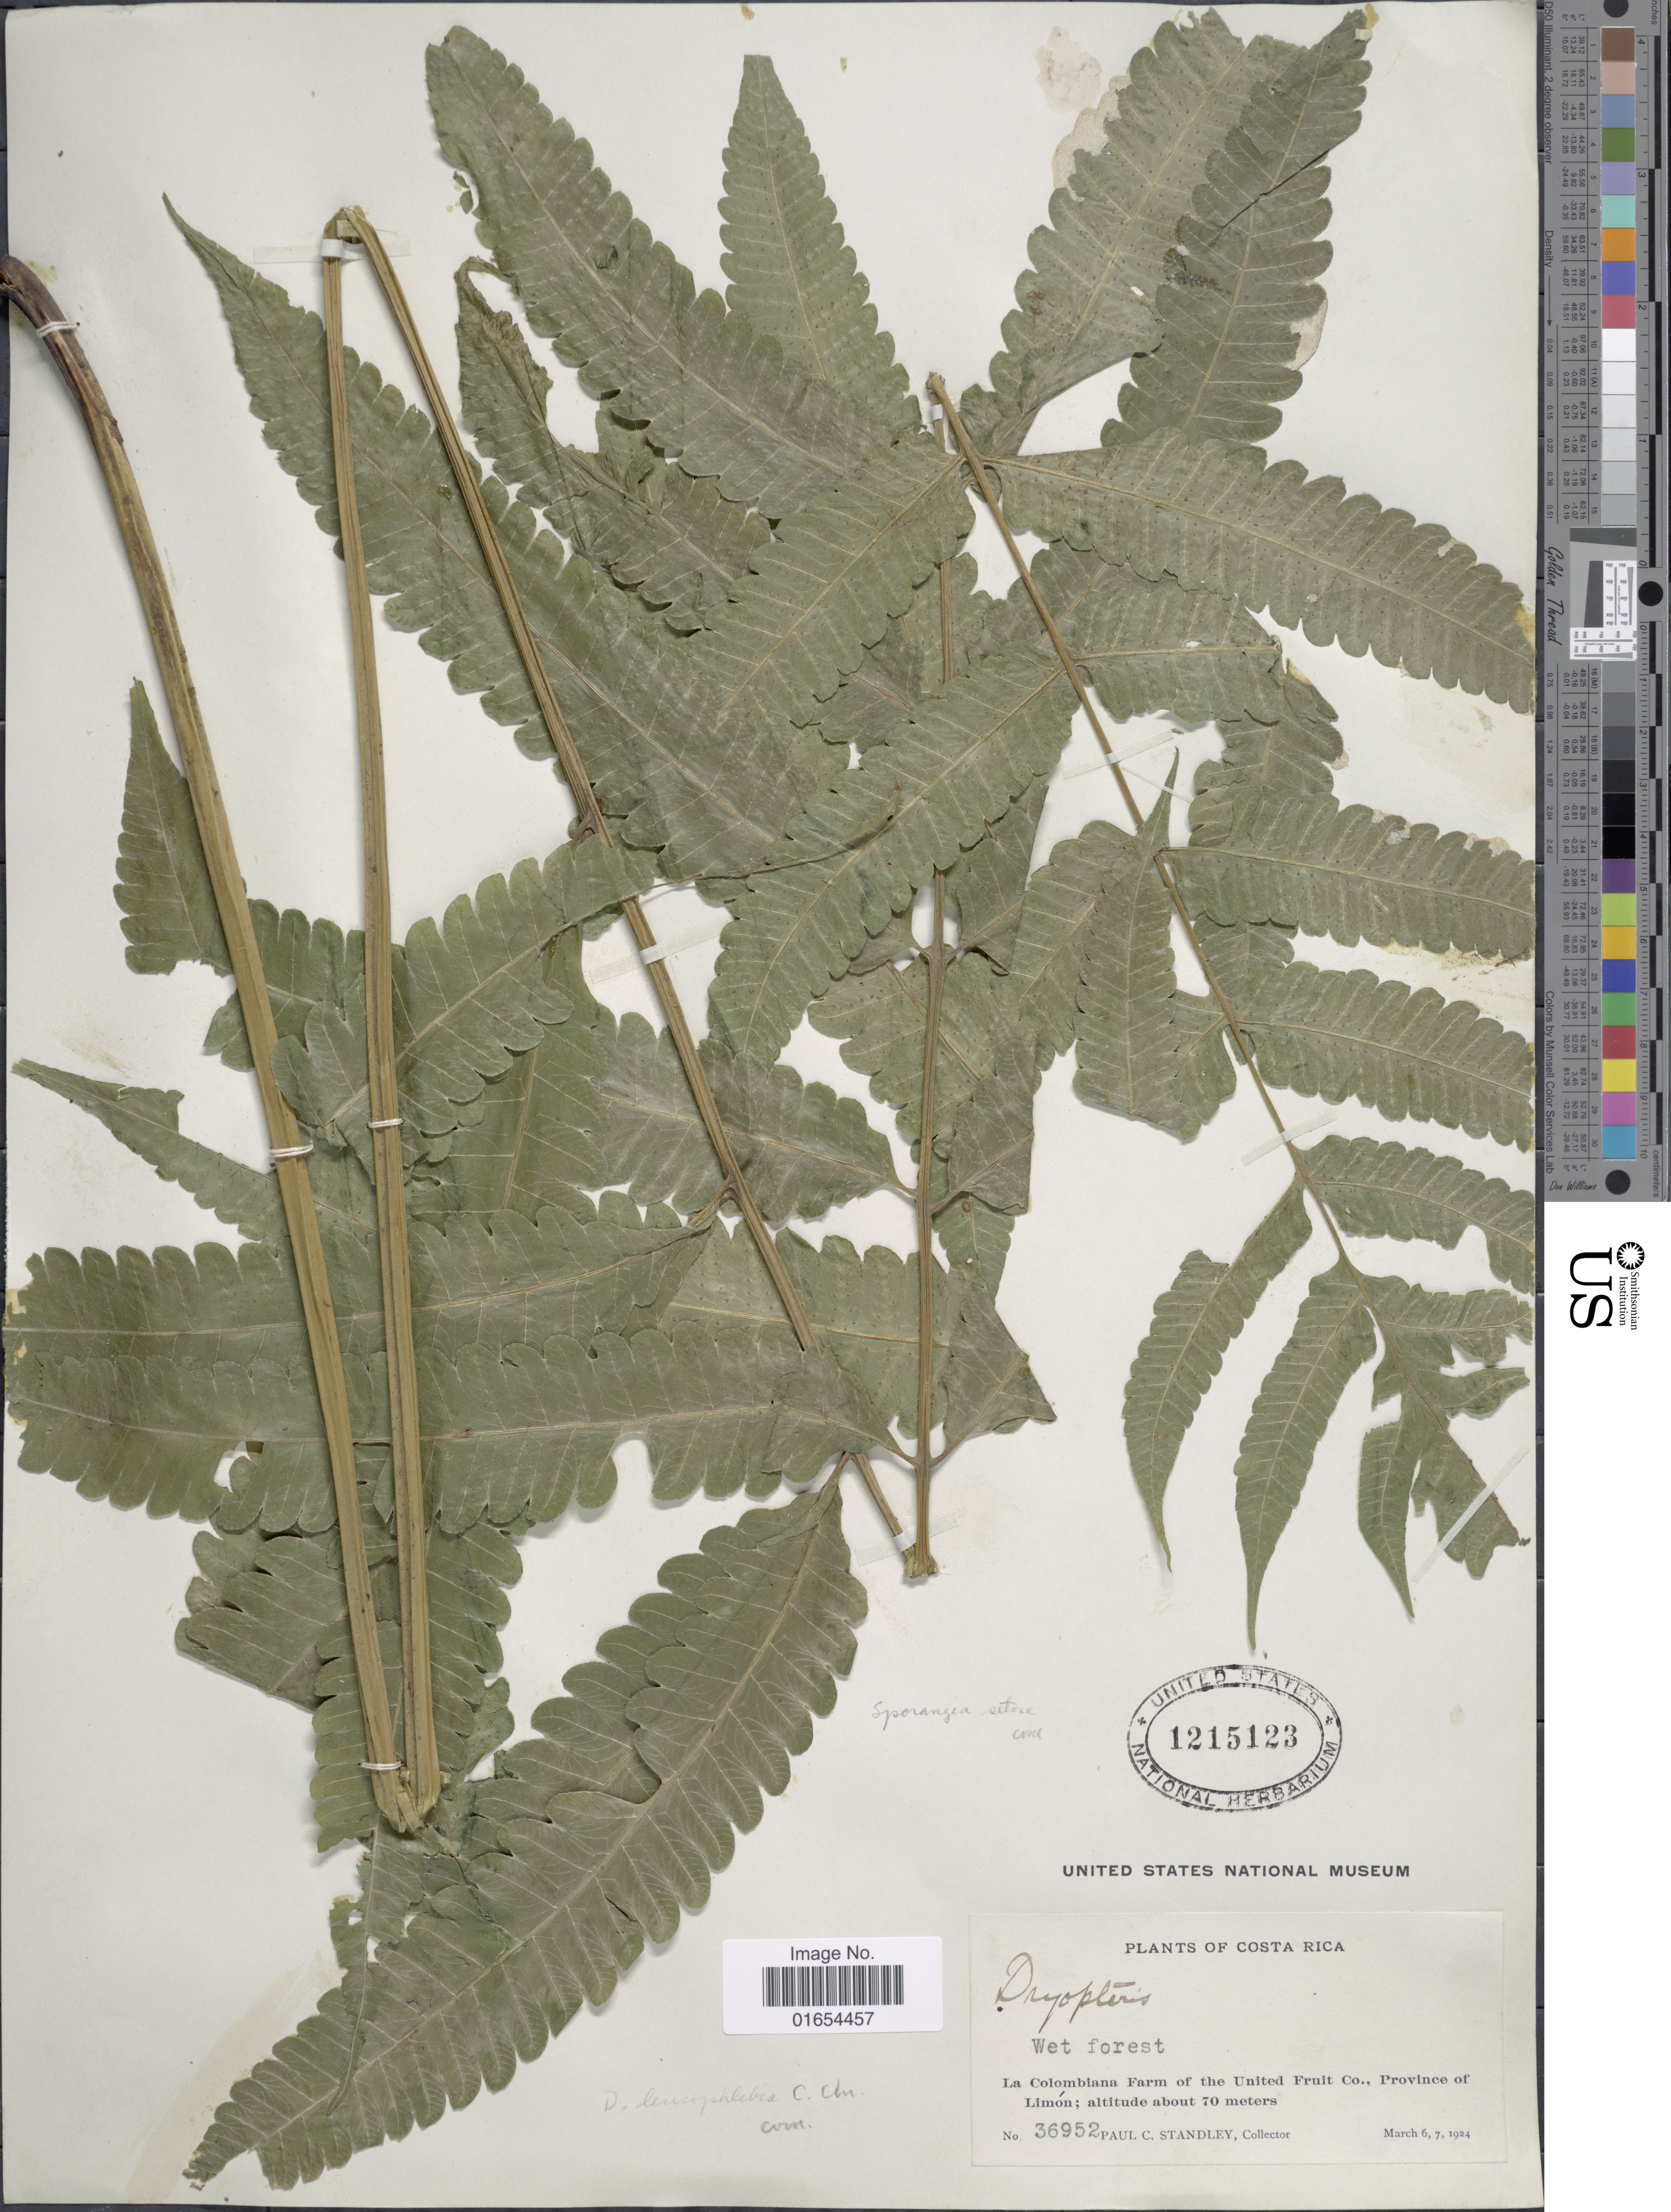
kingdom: Plantae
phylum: Tracheophyta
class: Polypodiopsida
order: Polypodiales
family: Thelypteridaceae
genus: Goniopteris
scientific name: Goniopteris urbanii comb. ined.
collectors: P. C. Standley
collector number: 36952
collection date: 1924-03-06/1924-03-07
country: Costa Rica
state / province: Limón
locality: Wet forest, La Colombiana Farm of the United Fruits Co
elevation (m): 70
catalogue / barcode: US 1215123